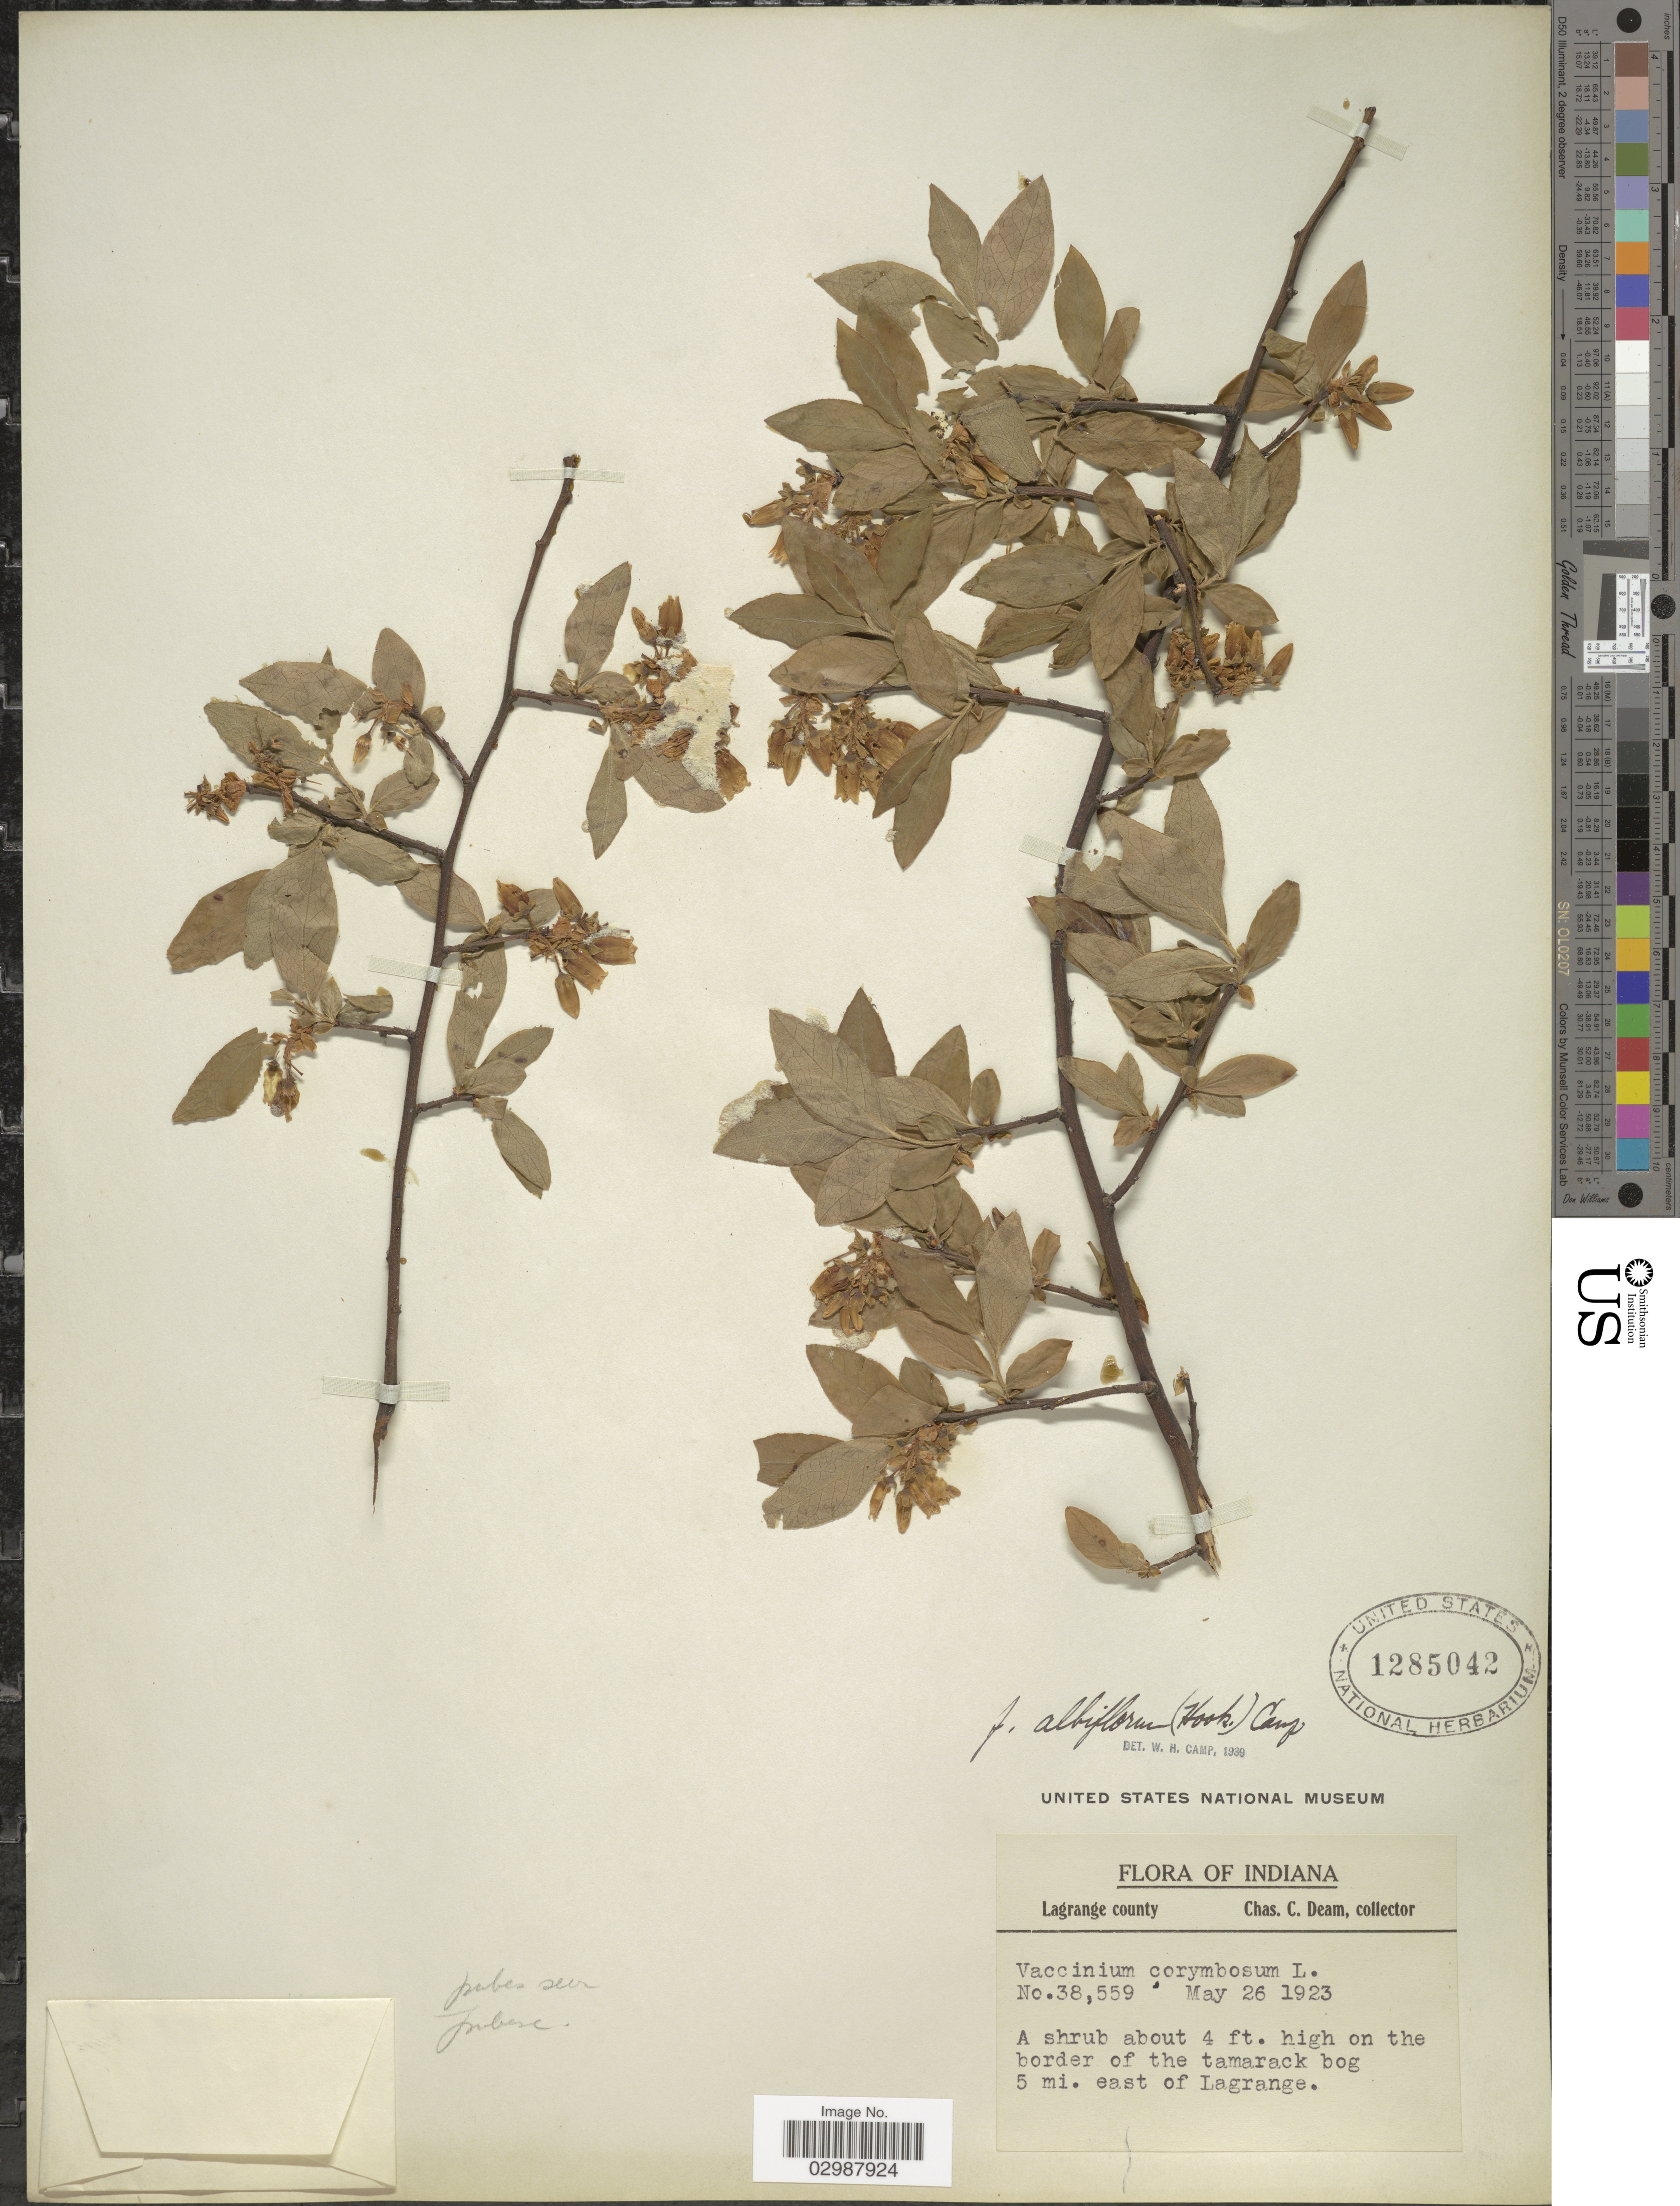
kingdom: Plantae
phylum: Tracheophyta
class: Magnoliopsida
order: Ericales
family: Ericaceae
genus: Vaccinium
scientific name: Vaccinium corymbosum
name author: L.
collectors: C. C. Deam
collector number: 38559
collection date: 1923-05-26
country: United States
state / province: Indiana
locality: Lagrange County. On the border of the tamarack bog 5 mi. east of Lagrange.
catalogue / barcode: US 1285042